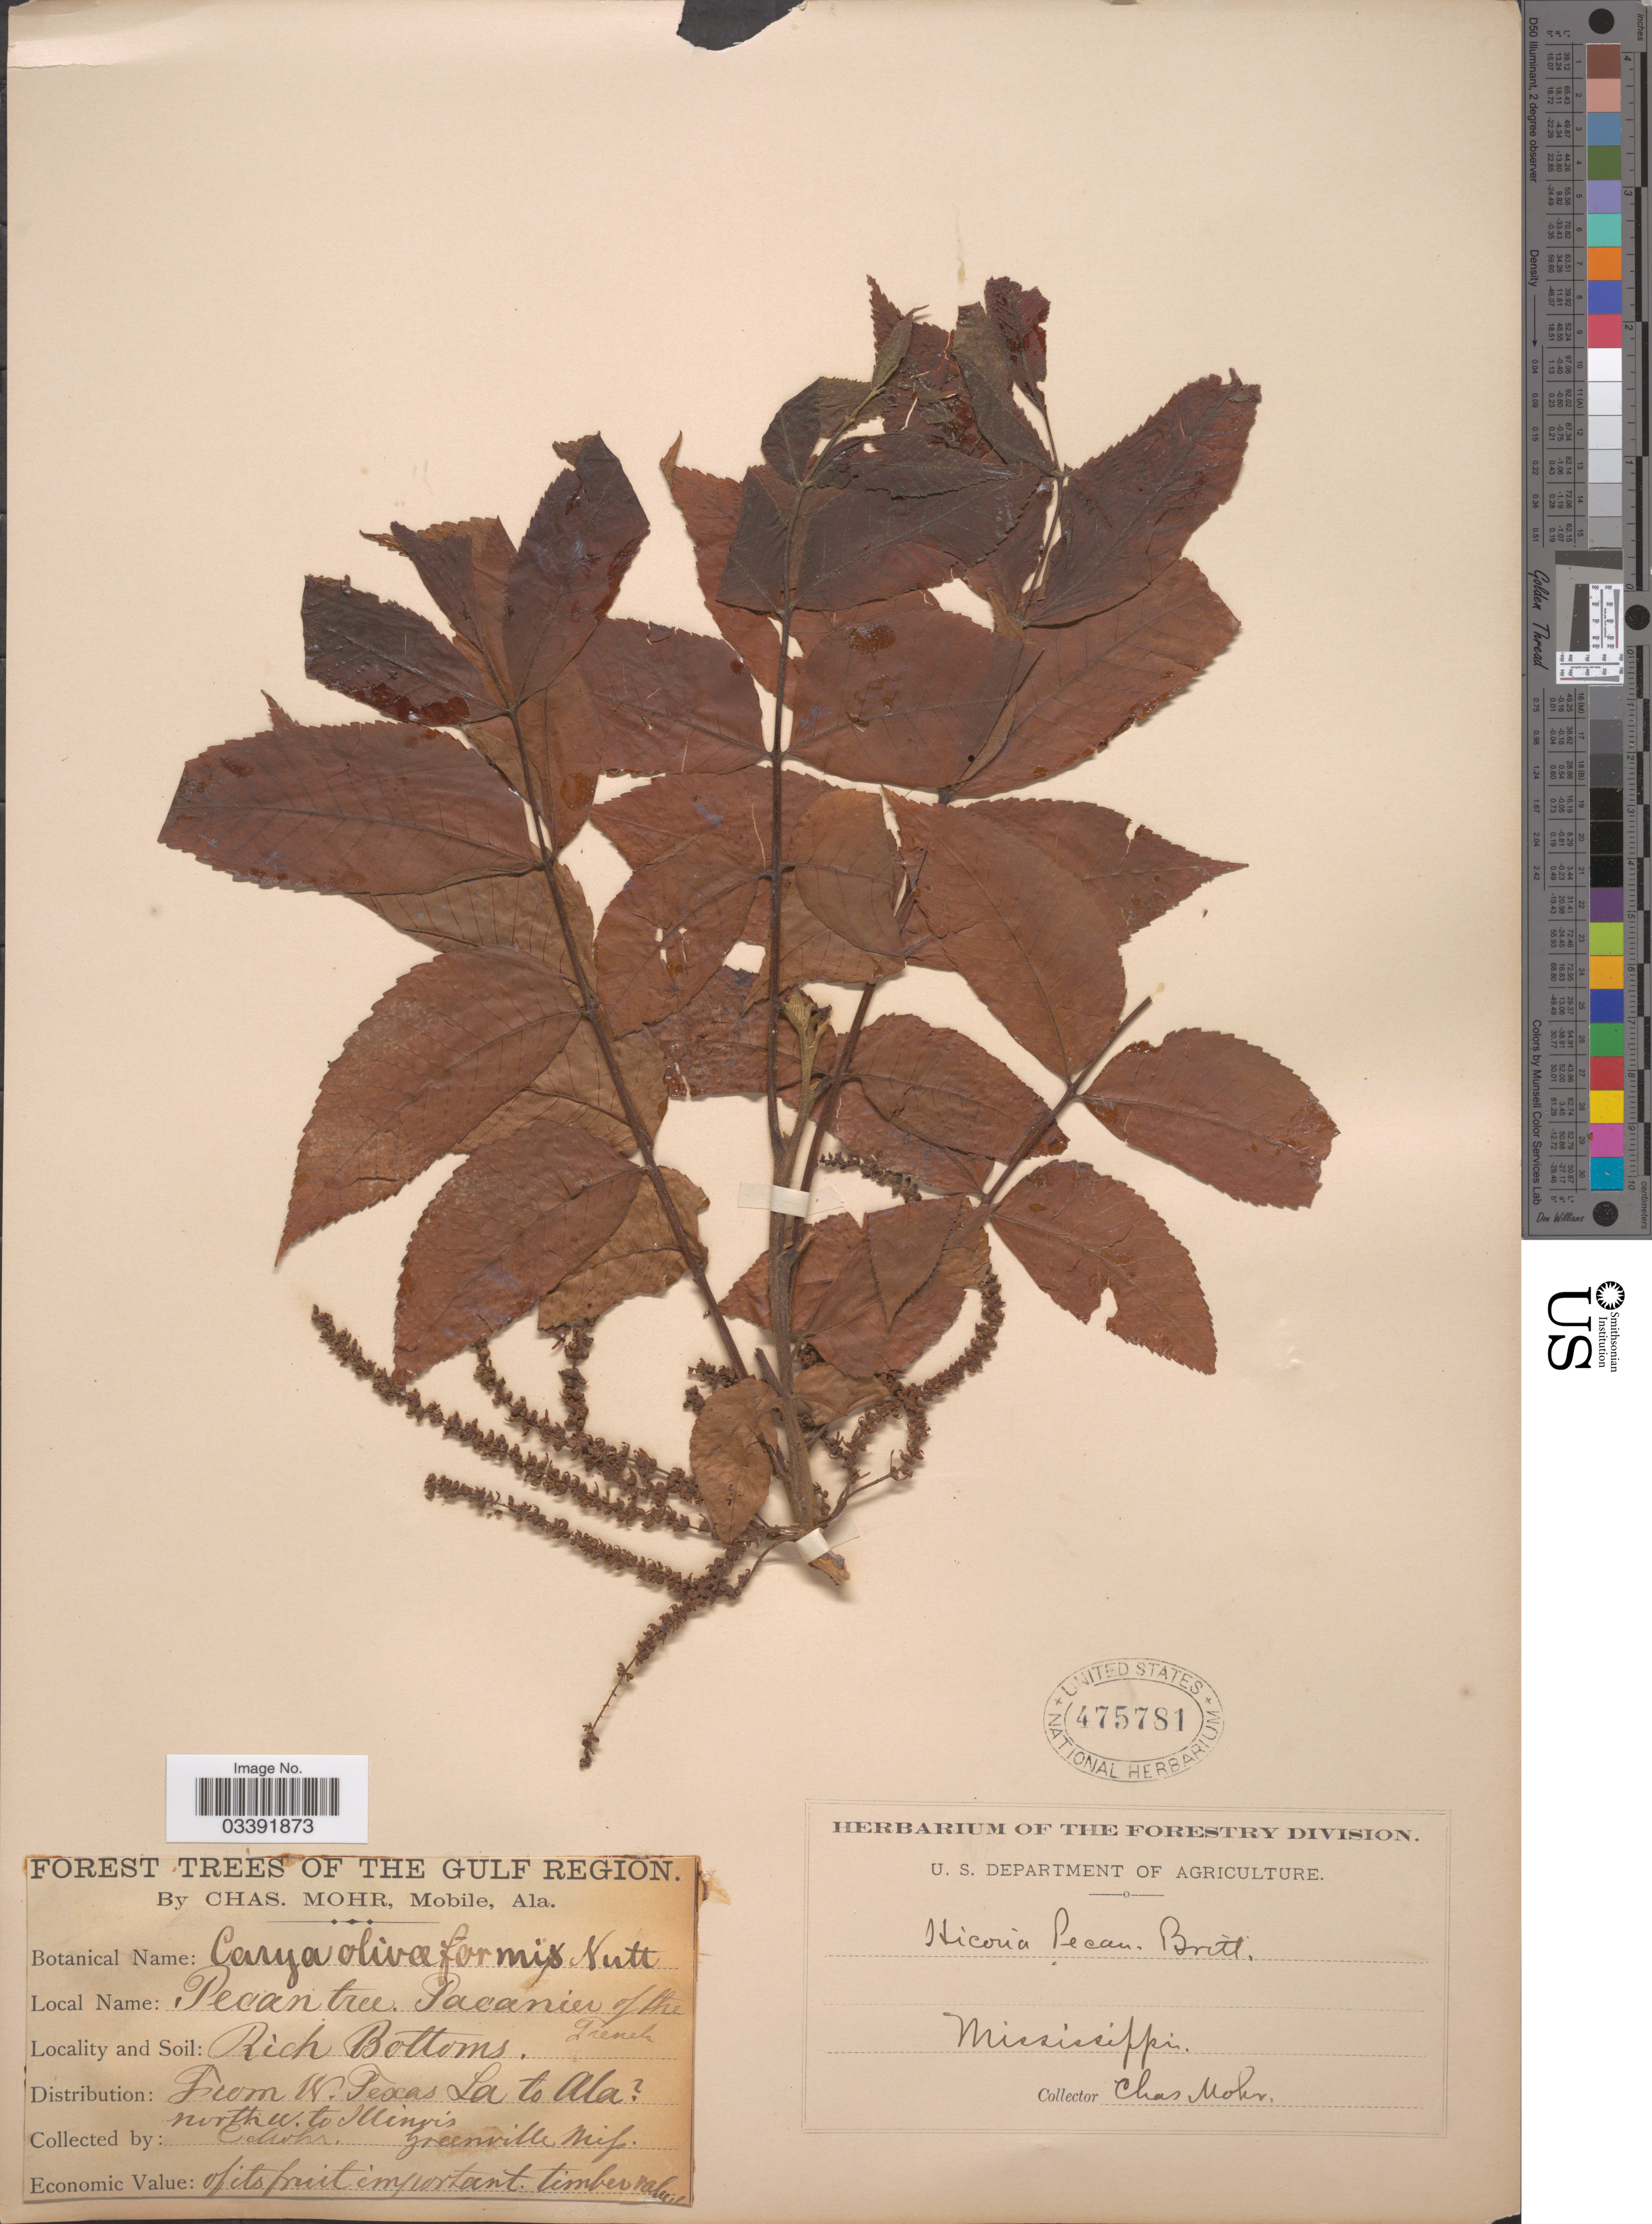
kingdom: Plantae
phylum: Tracheophyta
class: Magnoliopsida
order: Fagales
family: Juglandaceae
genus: Carya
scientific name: Carya illinoinensis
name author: (Wangenh.) K. Koch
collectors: Mohr, C. T. (herbarium)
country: United States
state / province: Mississippi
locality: Distribution: From W, Texas La to Ala[unsure placement] north W. to Illinois. [unsure placement] The Gulf Region. Rich Bottoms. Greenville Miss.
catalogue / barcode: US 475781